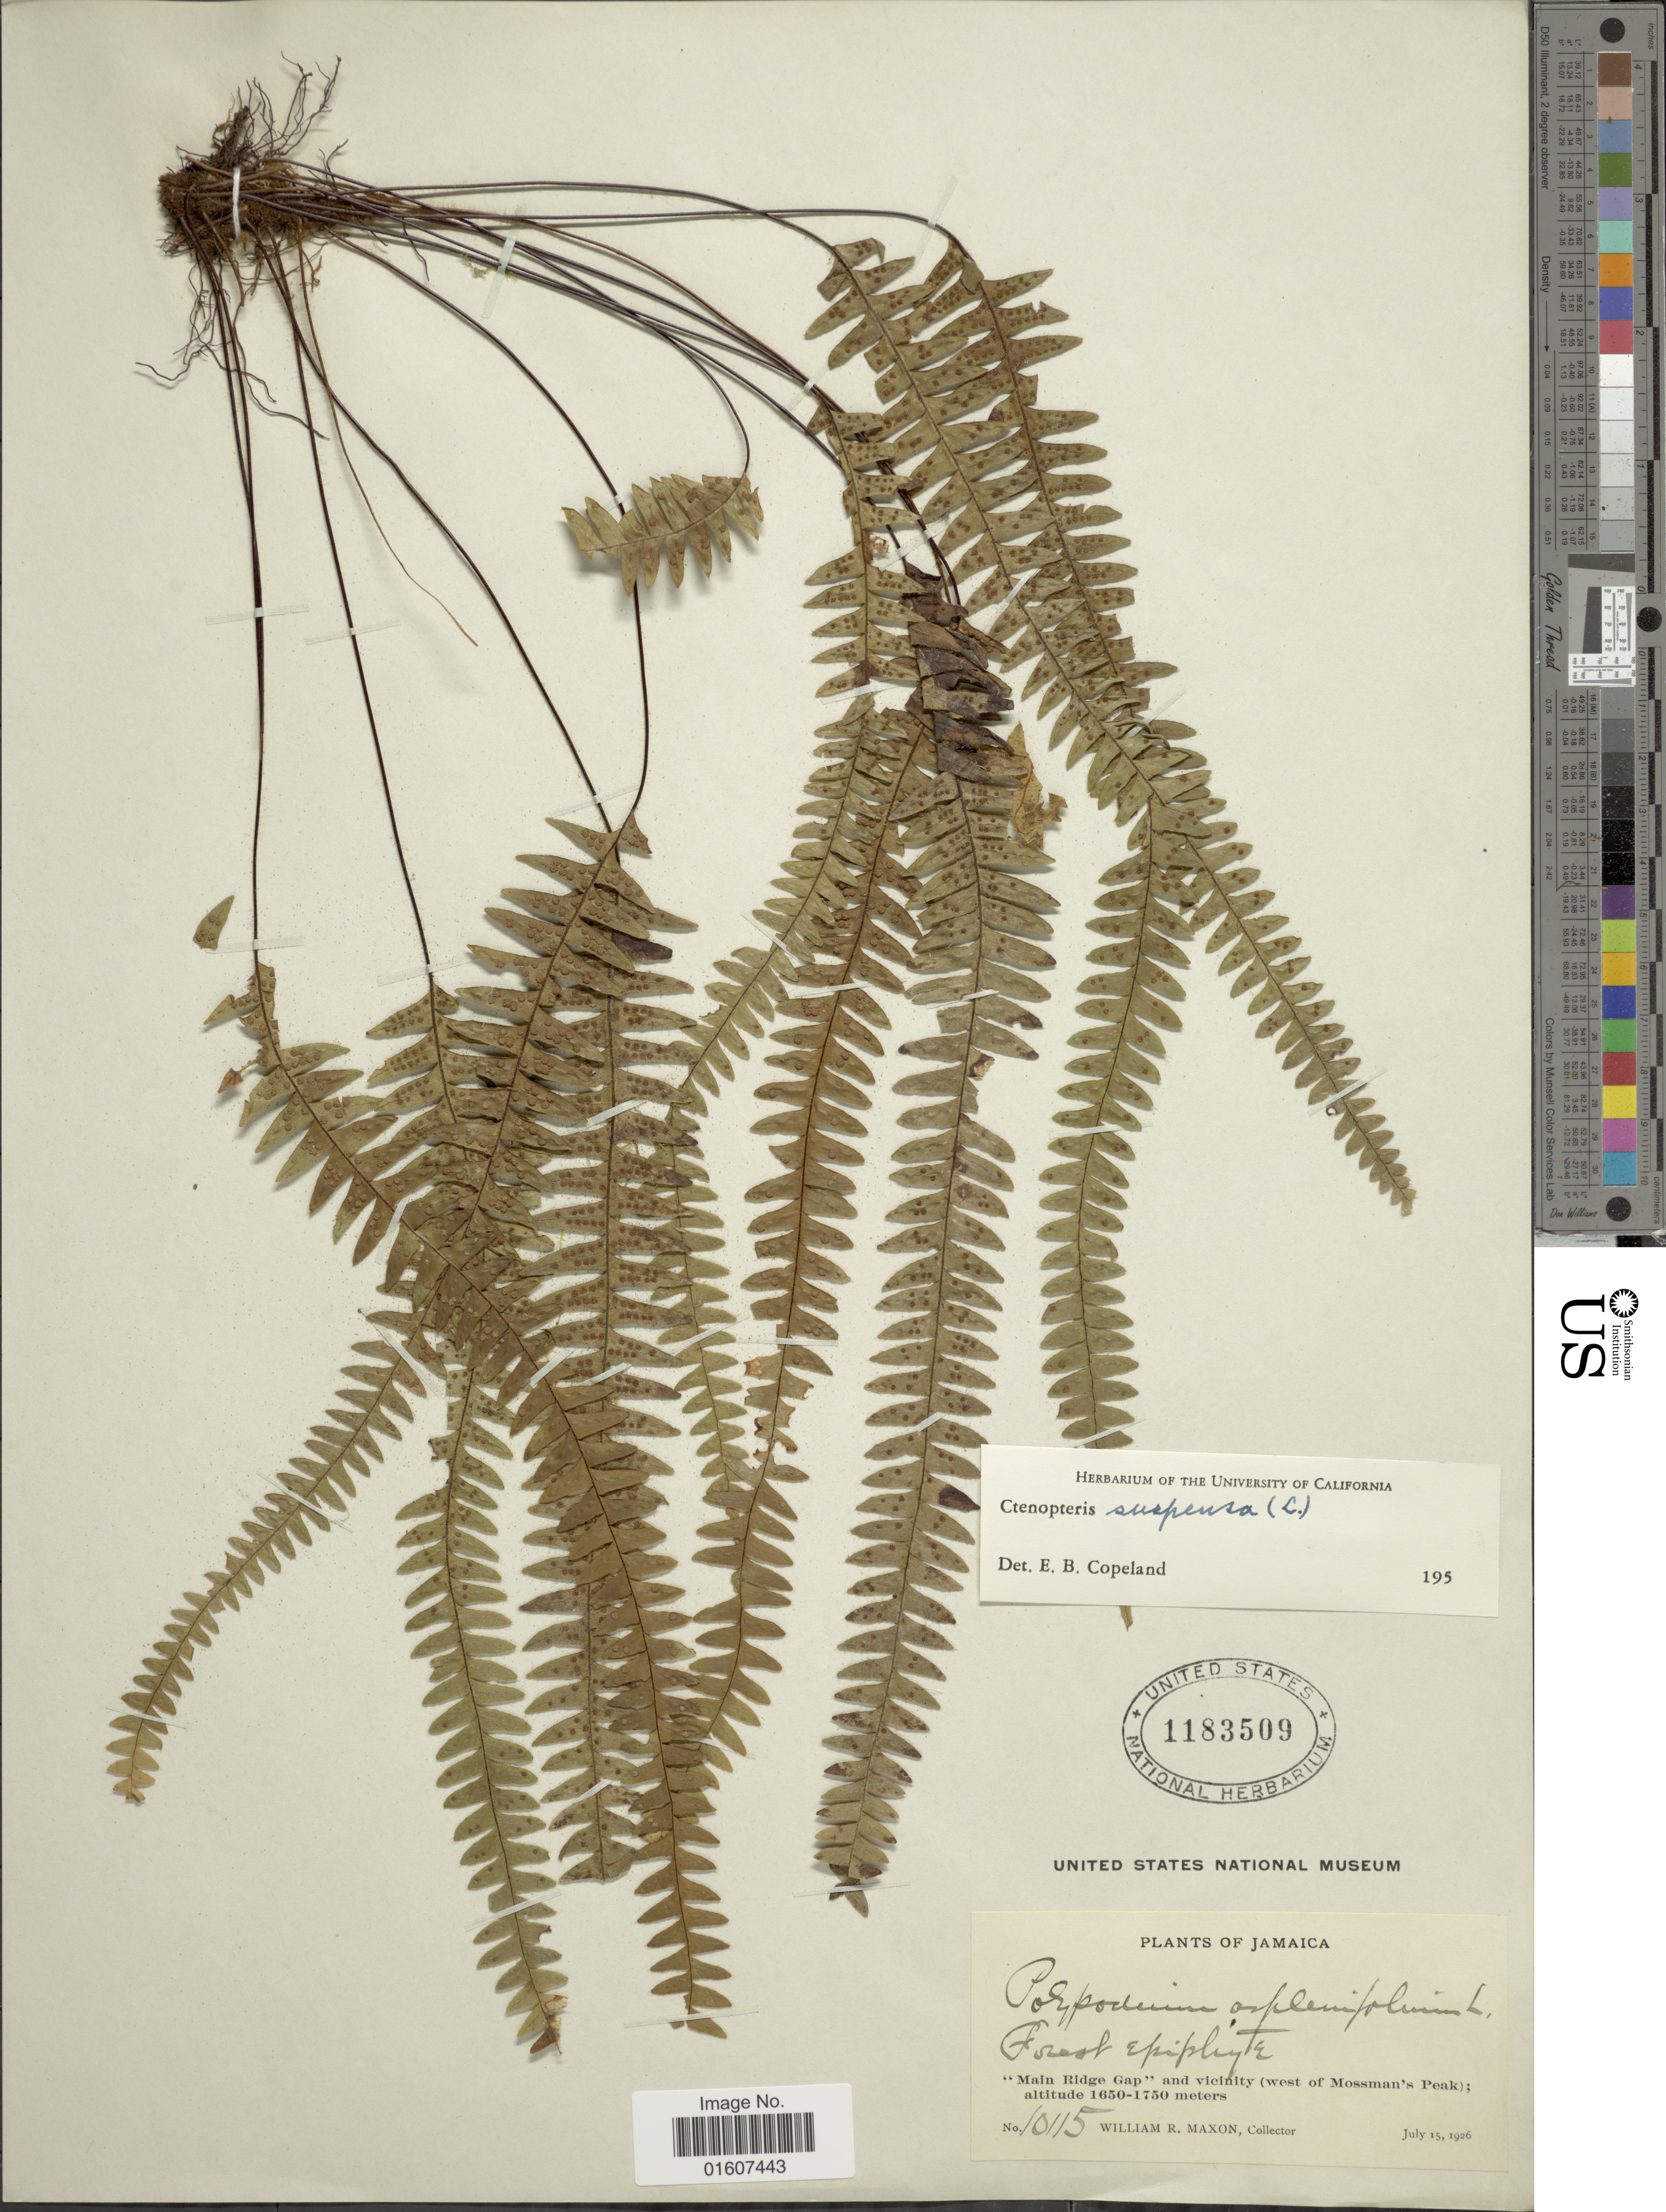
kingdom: Plantae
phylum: Tracheophyta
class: Polypodiopsida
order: Polypodiales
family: Polypodiaceae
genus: Terpsichore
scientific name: Terpsichore asplenifolia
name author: (L.) A.R. Sm.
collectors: W. R. Maxon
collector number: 10115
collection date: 1926-07-15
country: Jamaica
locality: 'Main Ridge Gap' and vicinity (west of Mossman's Peak)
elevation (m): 1650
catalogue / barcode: US 1183509